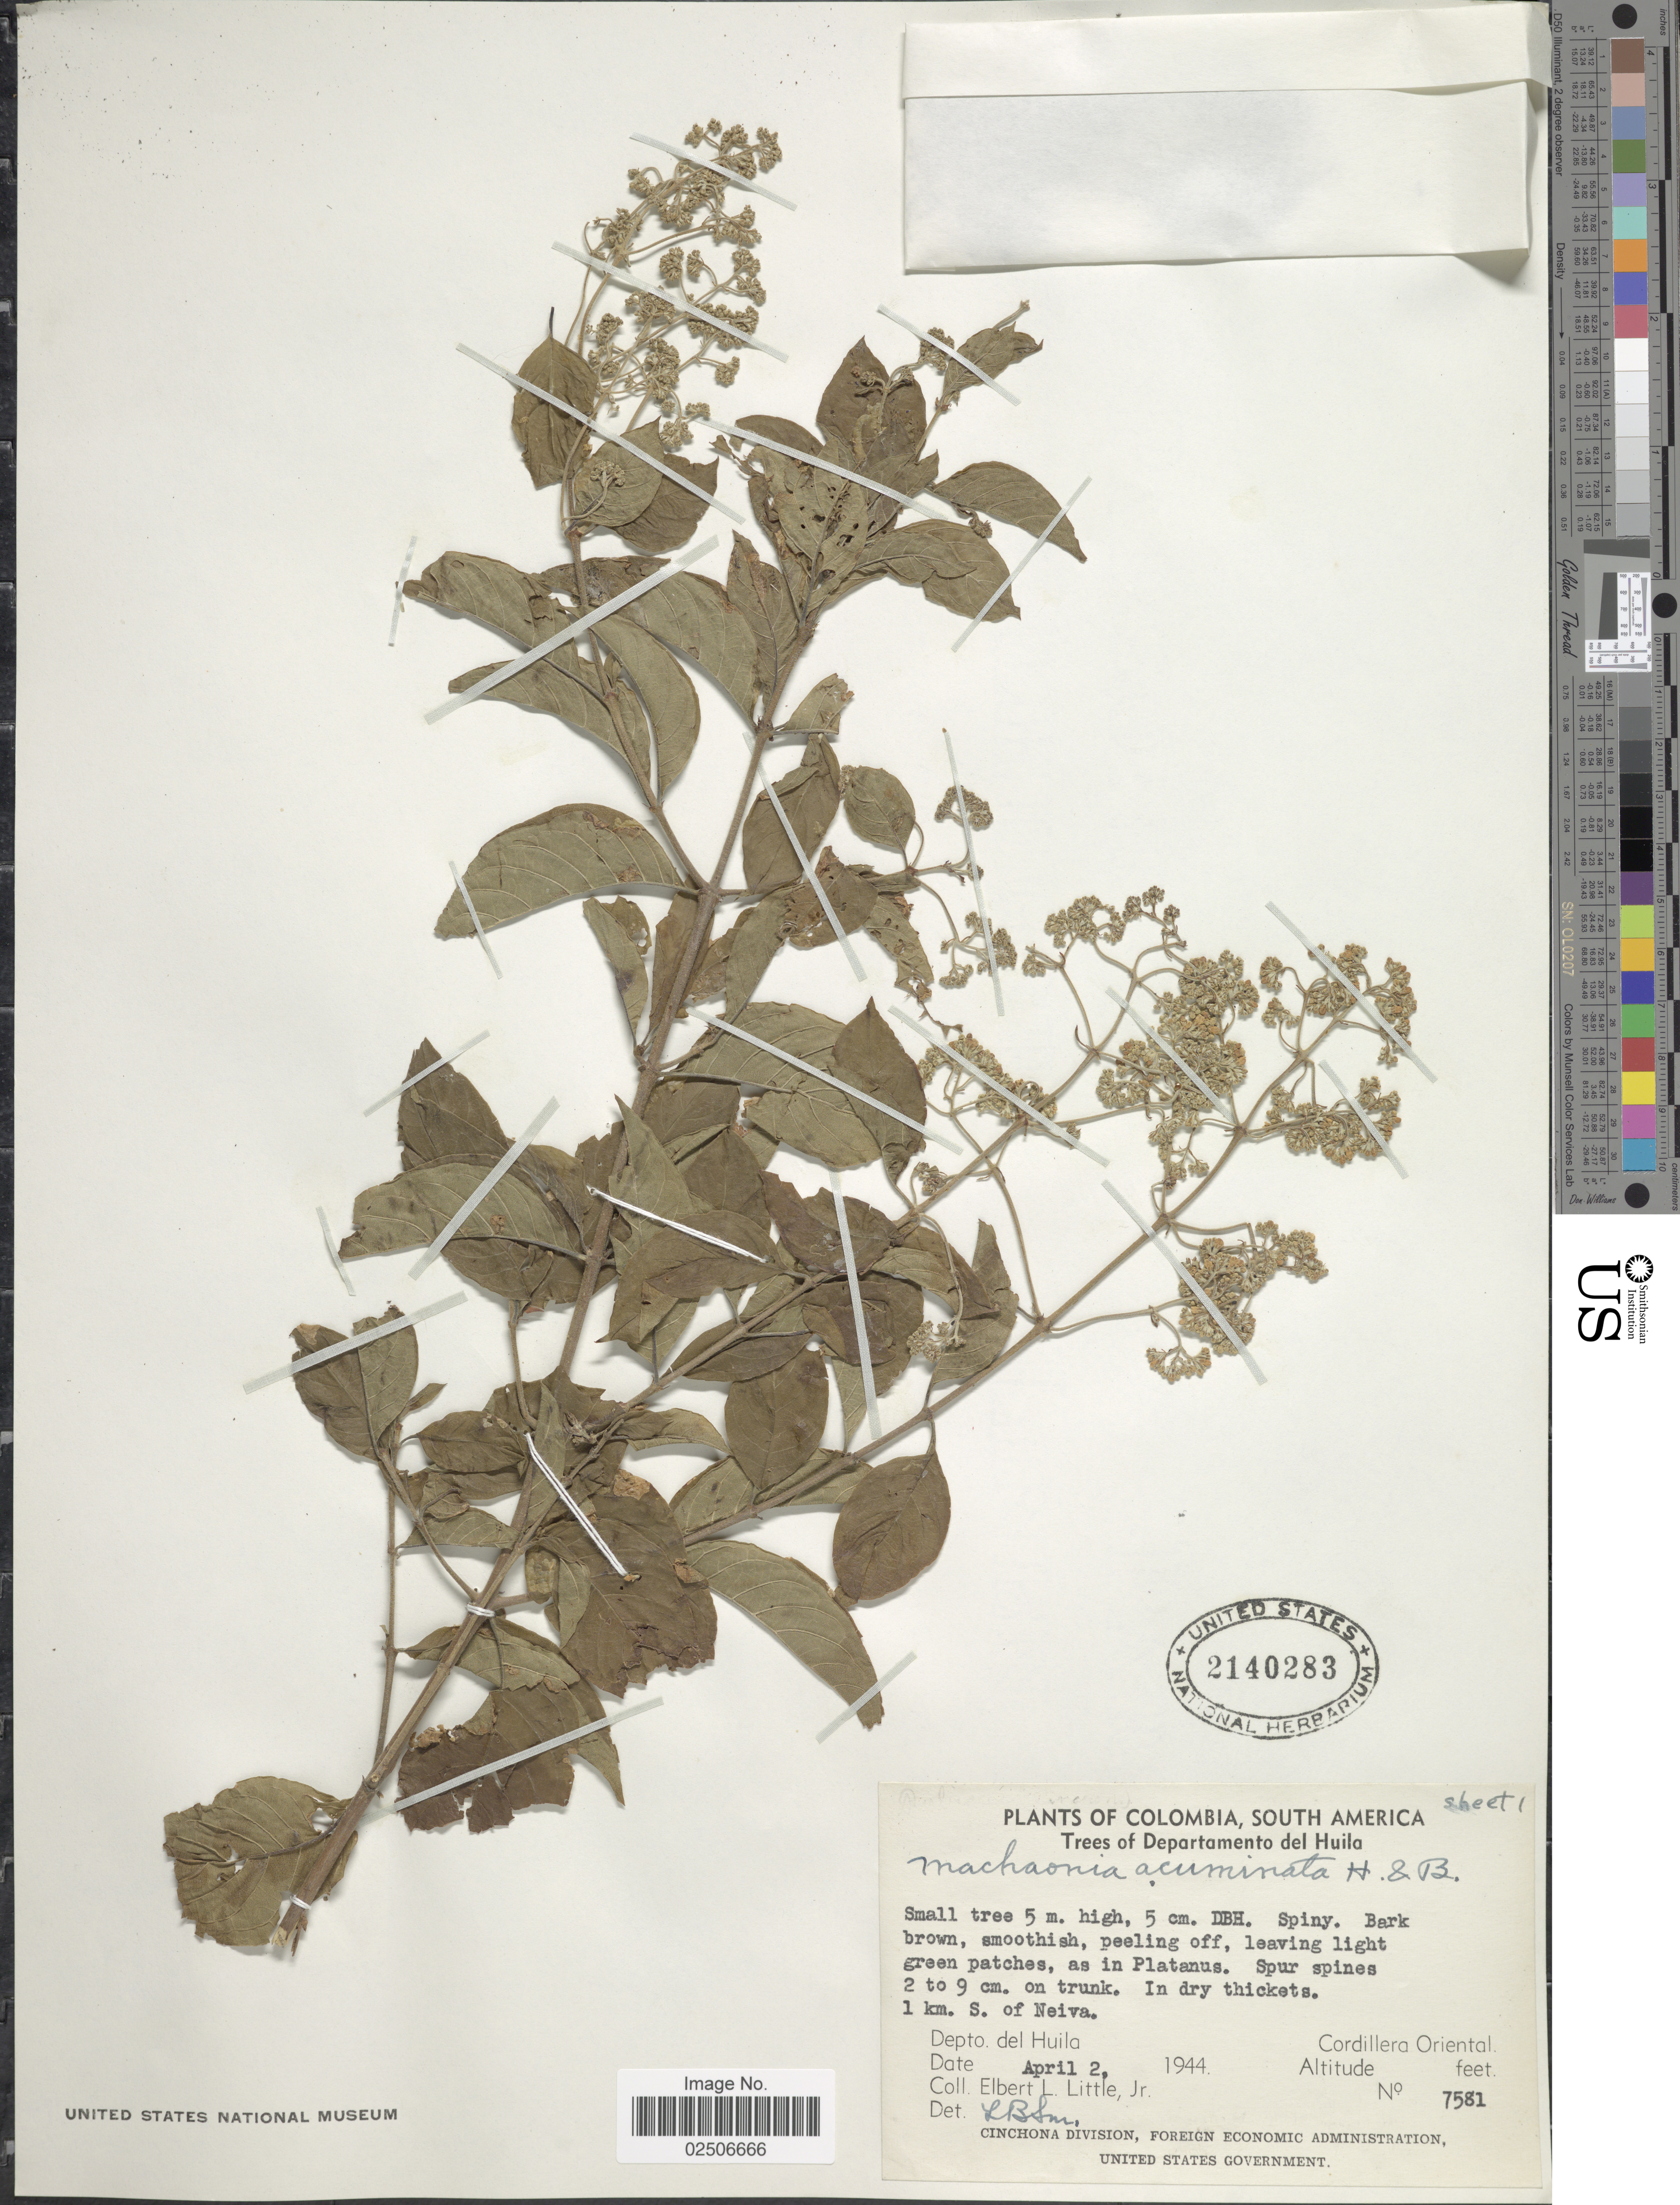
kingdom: Plantae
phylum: Tracheophyta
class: Magnoliopsida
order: Gentianales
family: Rubiaceae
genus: Machaonia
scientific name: Machaonia acuminata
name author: Bonpl.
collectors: E. L. Little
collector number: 7581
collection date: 1944-04-02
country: Colombia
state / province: Huila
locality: Trees of Departamento del Huila, 1 km. S. of Neiva, Cordillera Oriental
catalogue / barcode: US 2140283